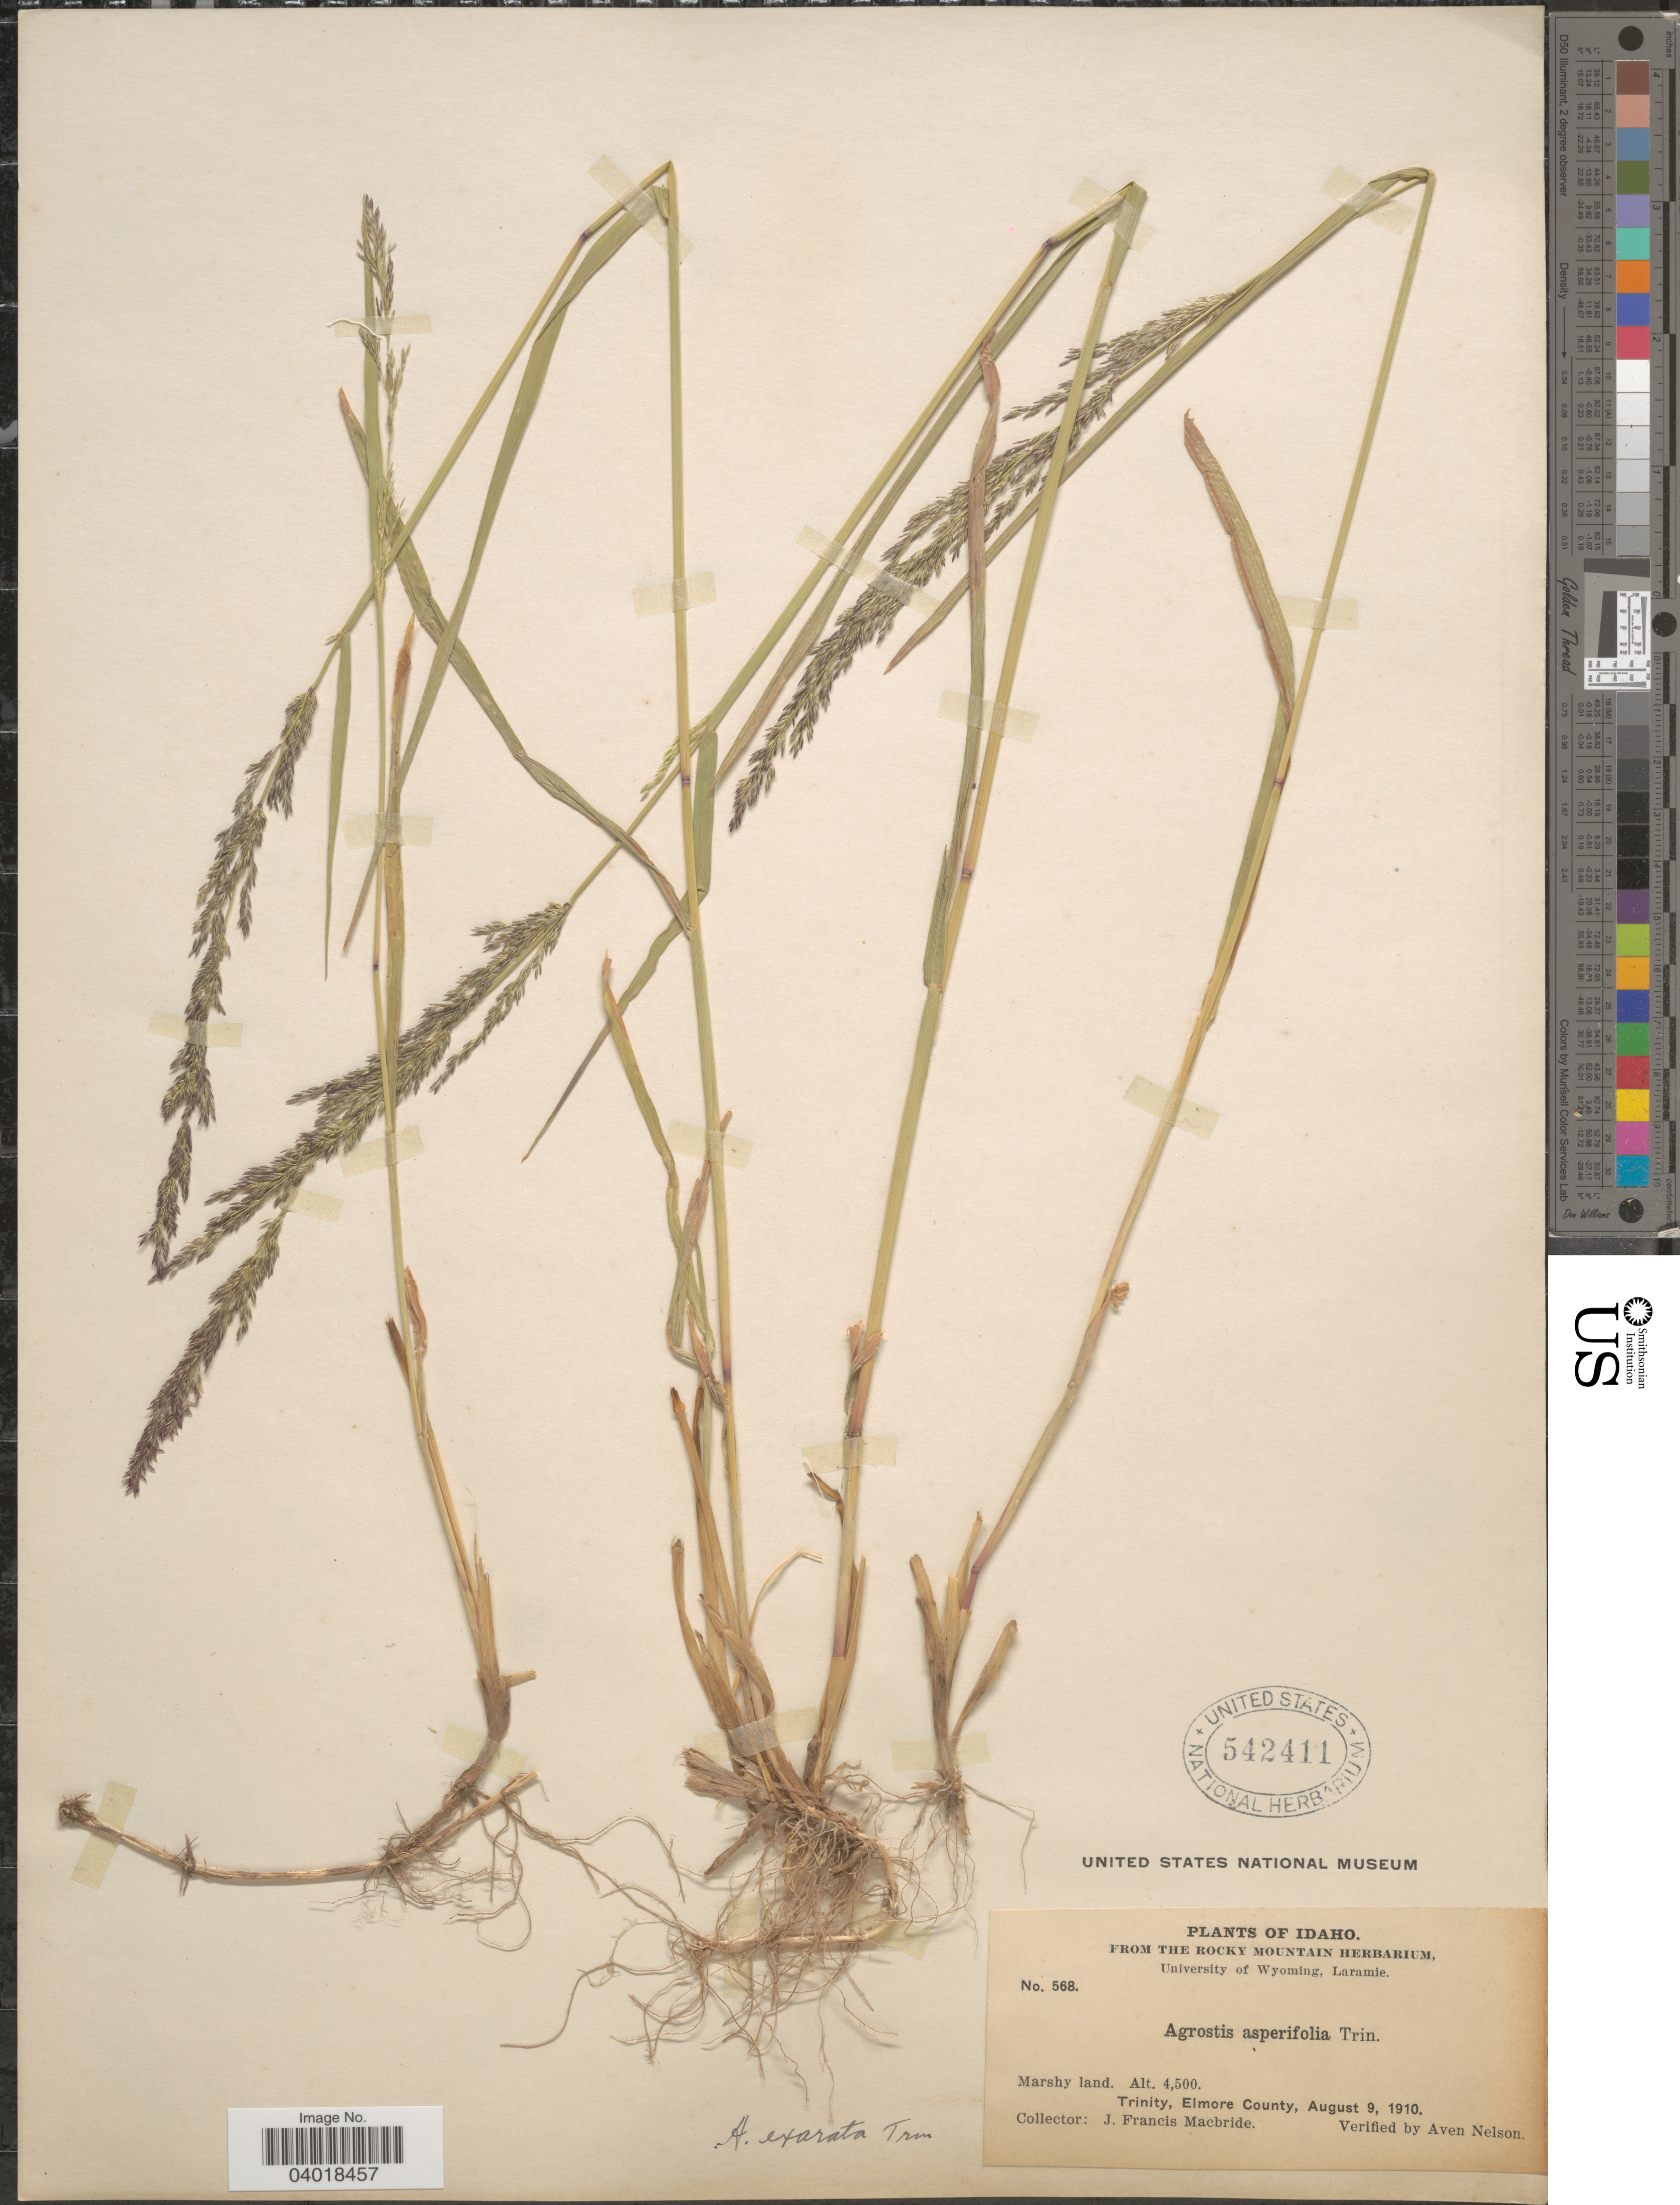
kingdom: Plantae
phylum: Tracheophyta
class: Liliopsida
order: Poales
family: Poaceae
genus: Agrostis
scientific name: Agrostis exarata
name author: Trin.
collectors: J. F. Macbride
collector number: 568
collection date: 1910-08-09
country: United States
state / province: Idaho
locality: Trinity, Elmore County.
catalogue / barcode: US 542411